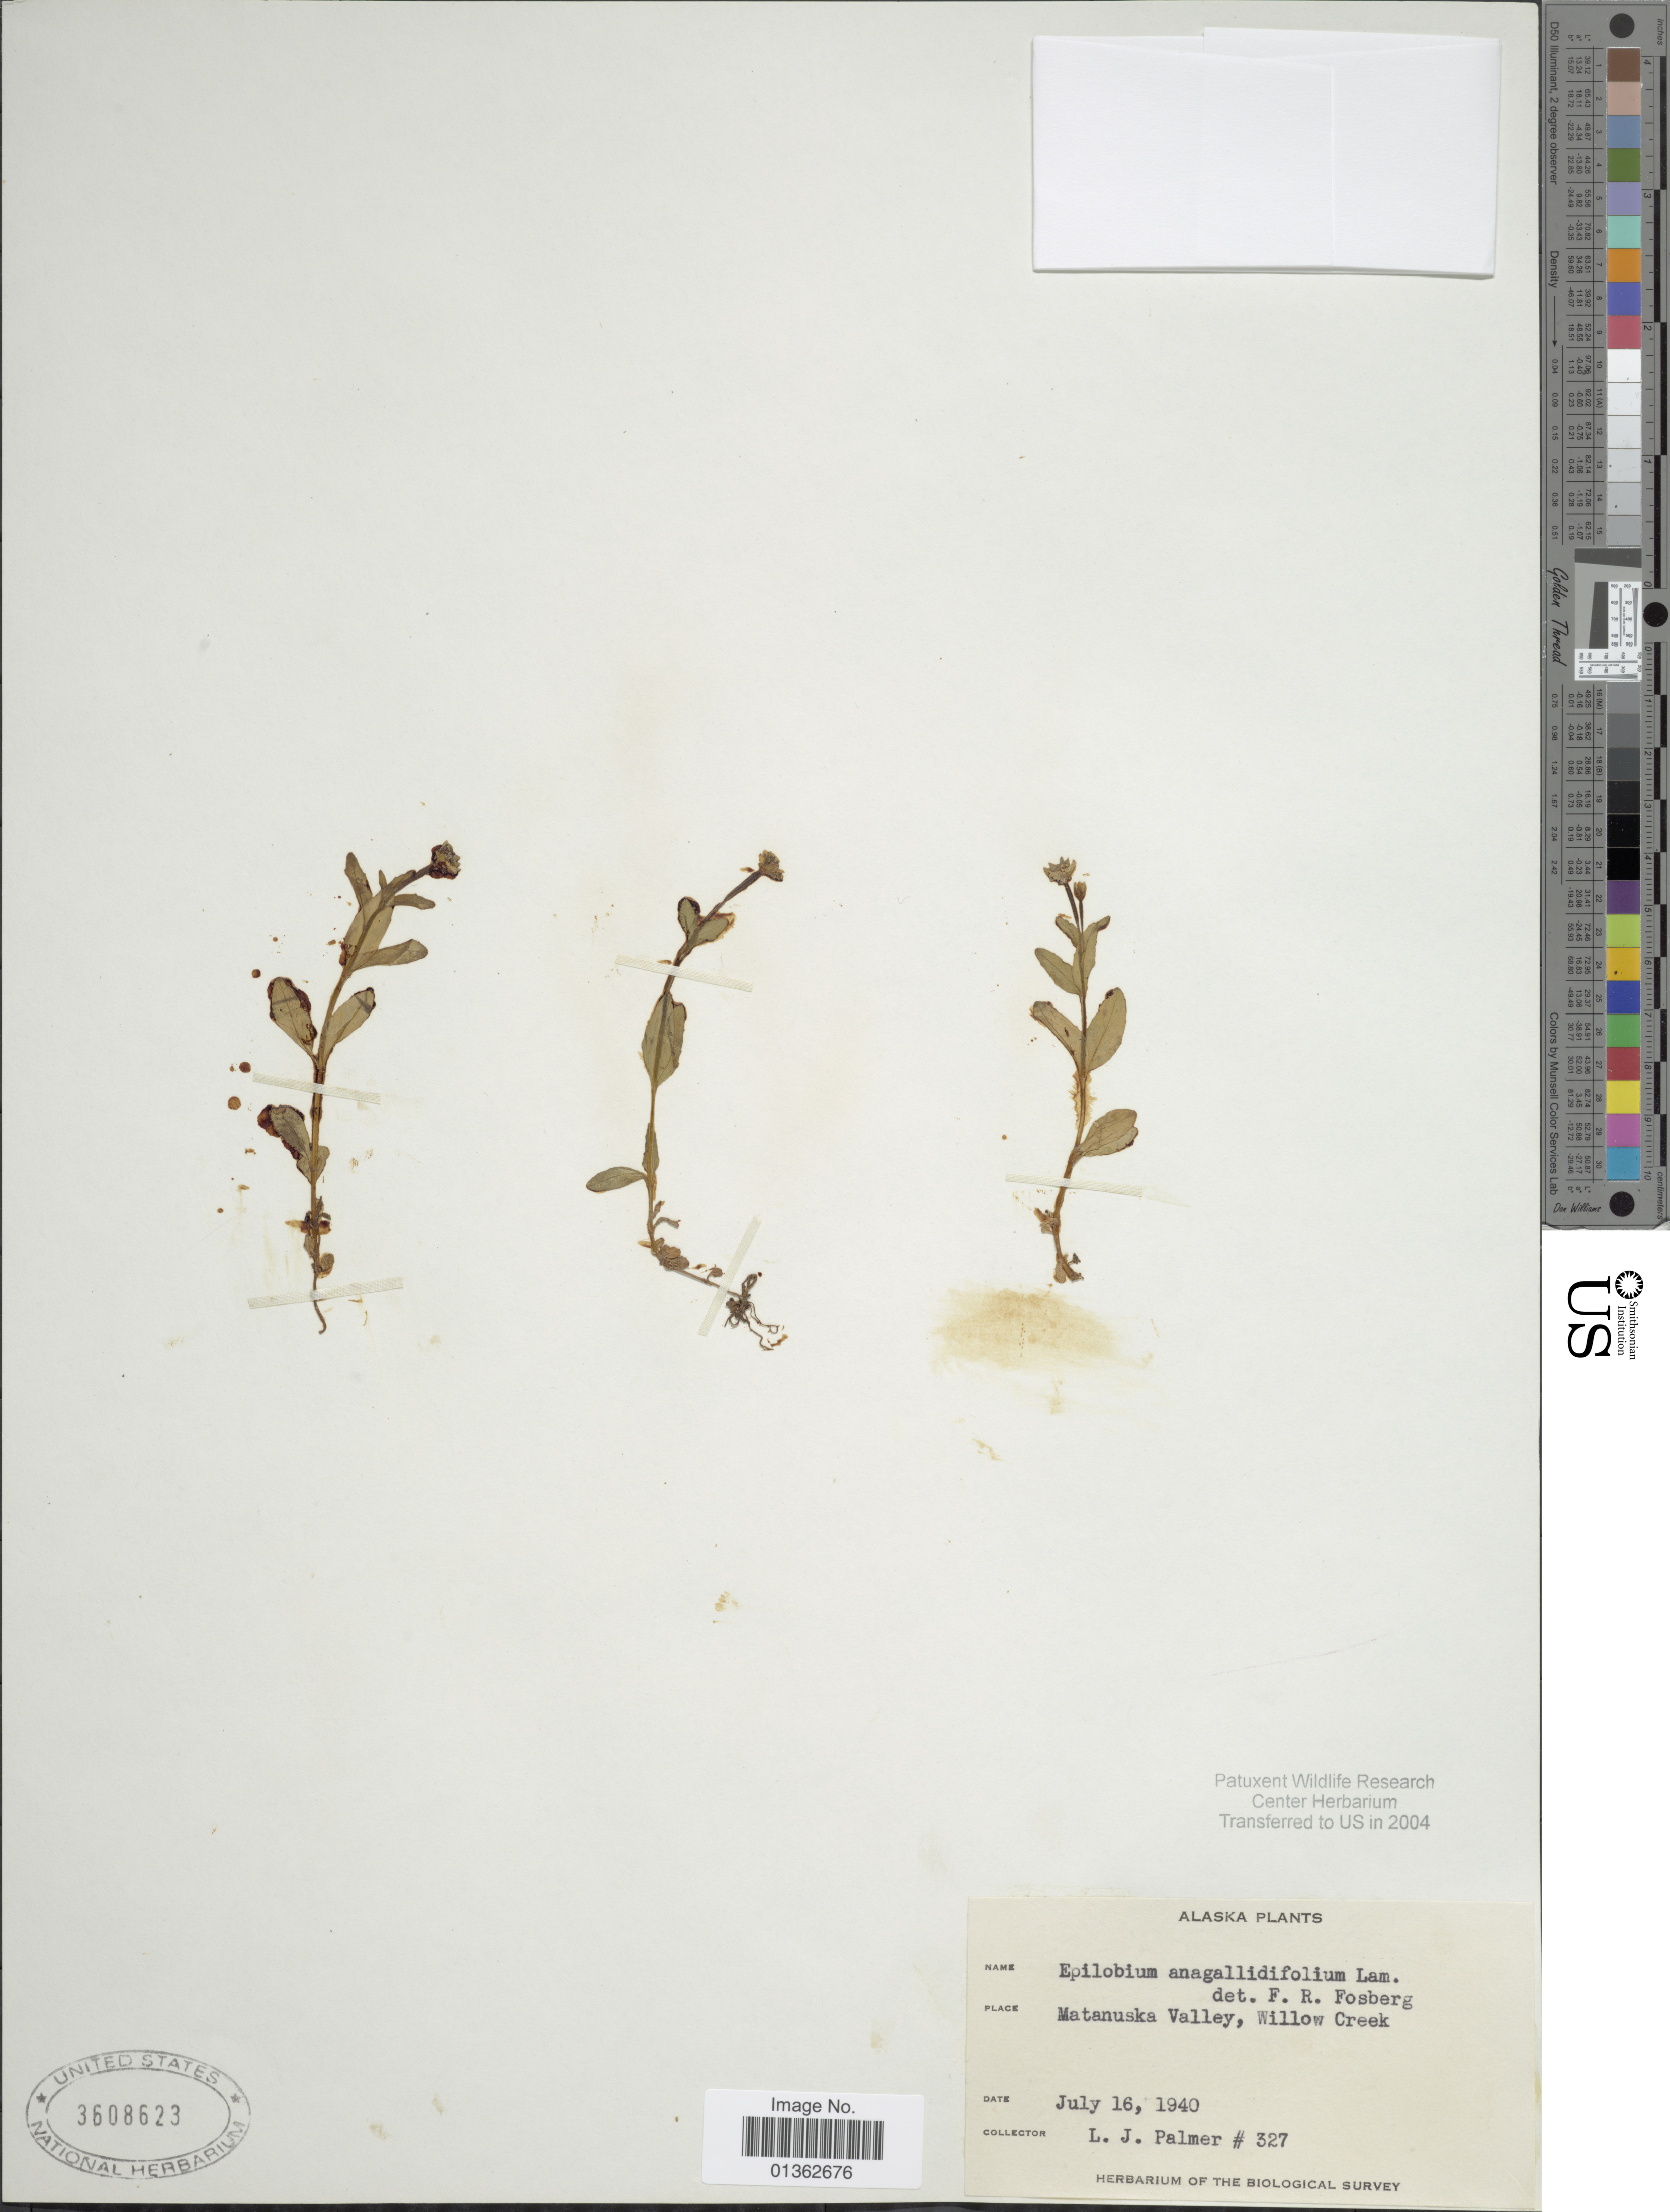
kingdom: Plantae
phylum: Tracheophyta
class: Magnoliopsida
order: Myrtales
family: Onagraceae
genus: Epilobium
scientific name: Epilobium anagallidifolium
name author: Lam.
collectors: L. J. Palmer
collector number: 327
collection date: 1940-07-16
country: United States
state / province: Alaska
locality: Matanuska Valley, Willow Creek.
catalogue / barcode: US 3608623